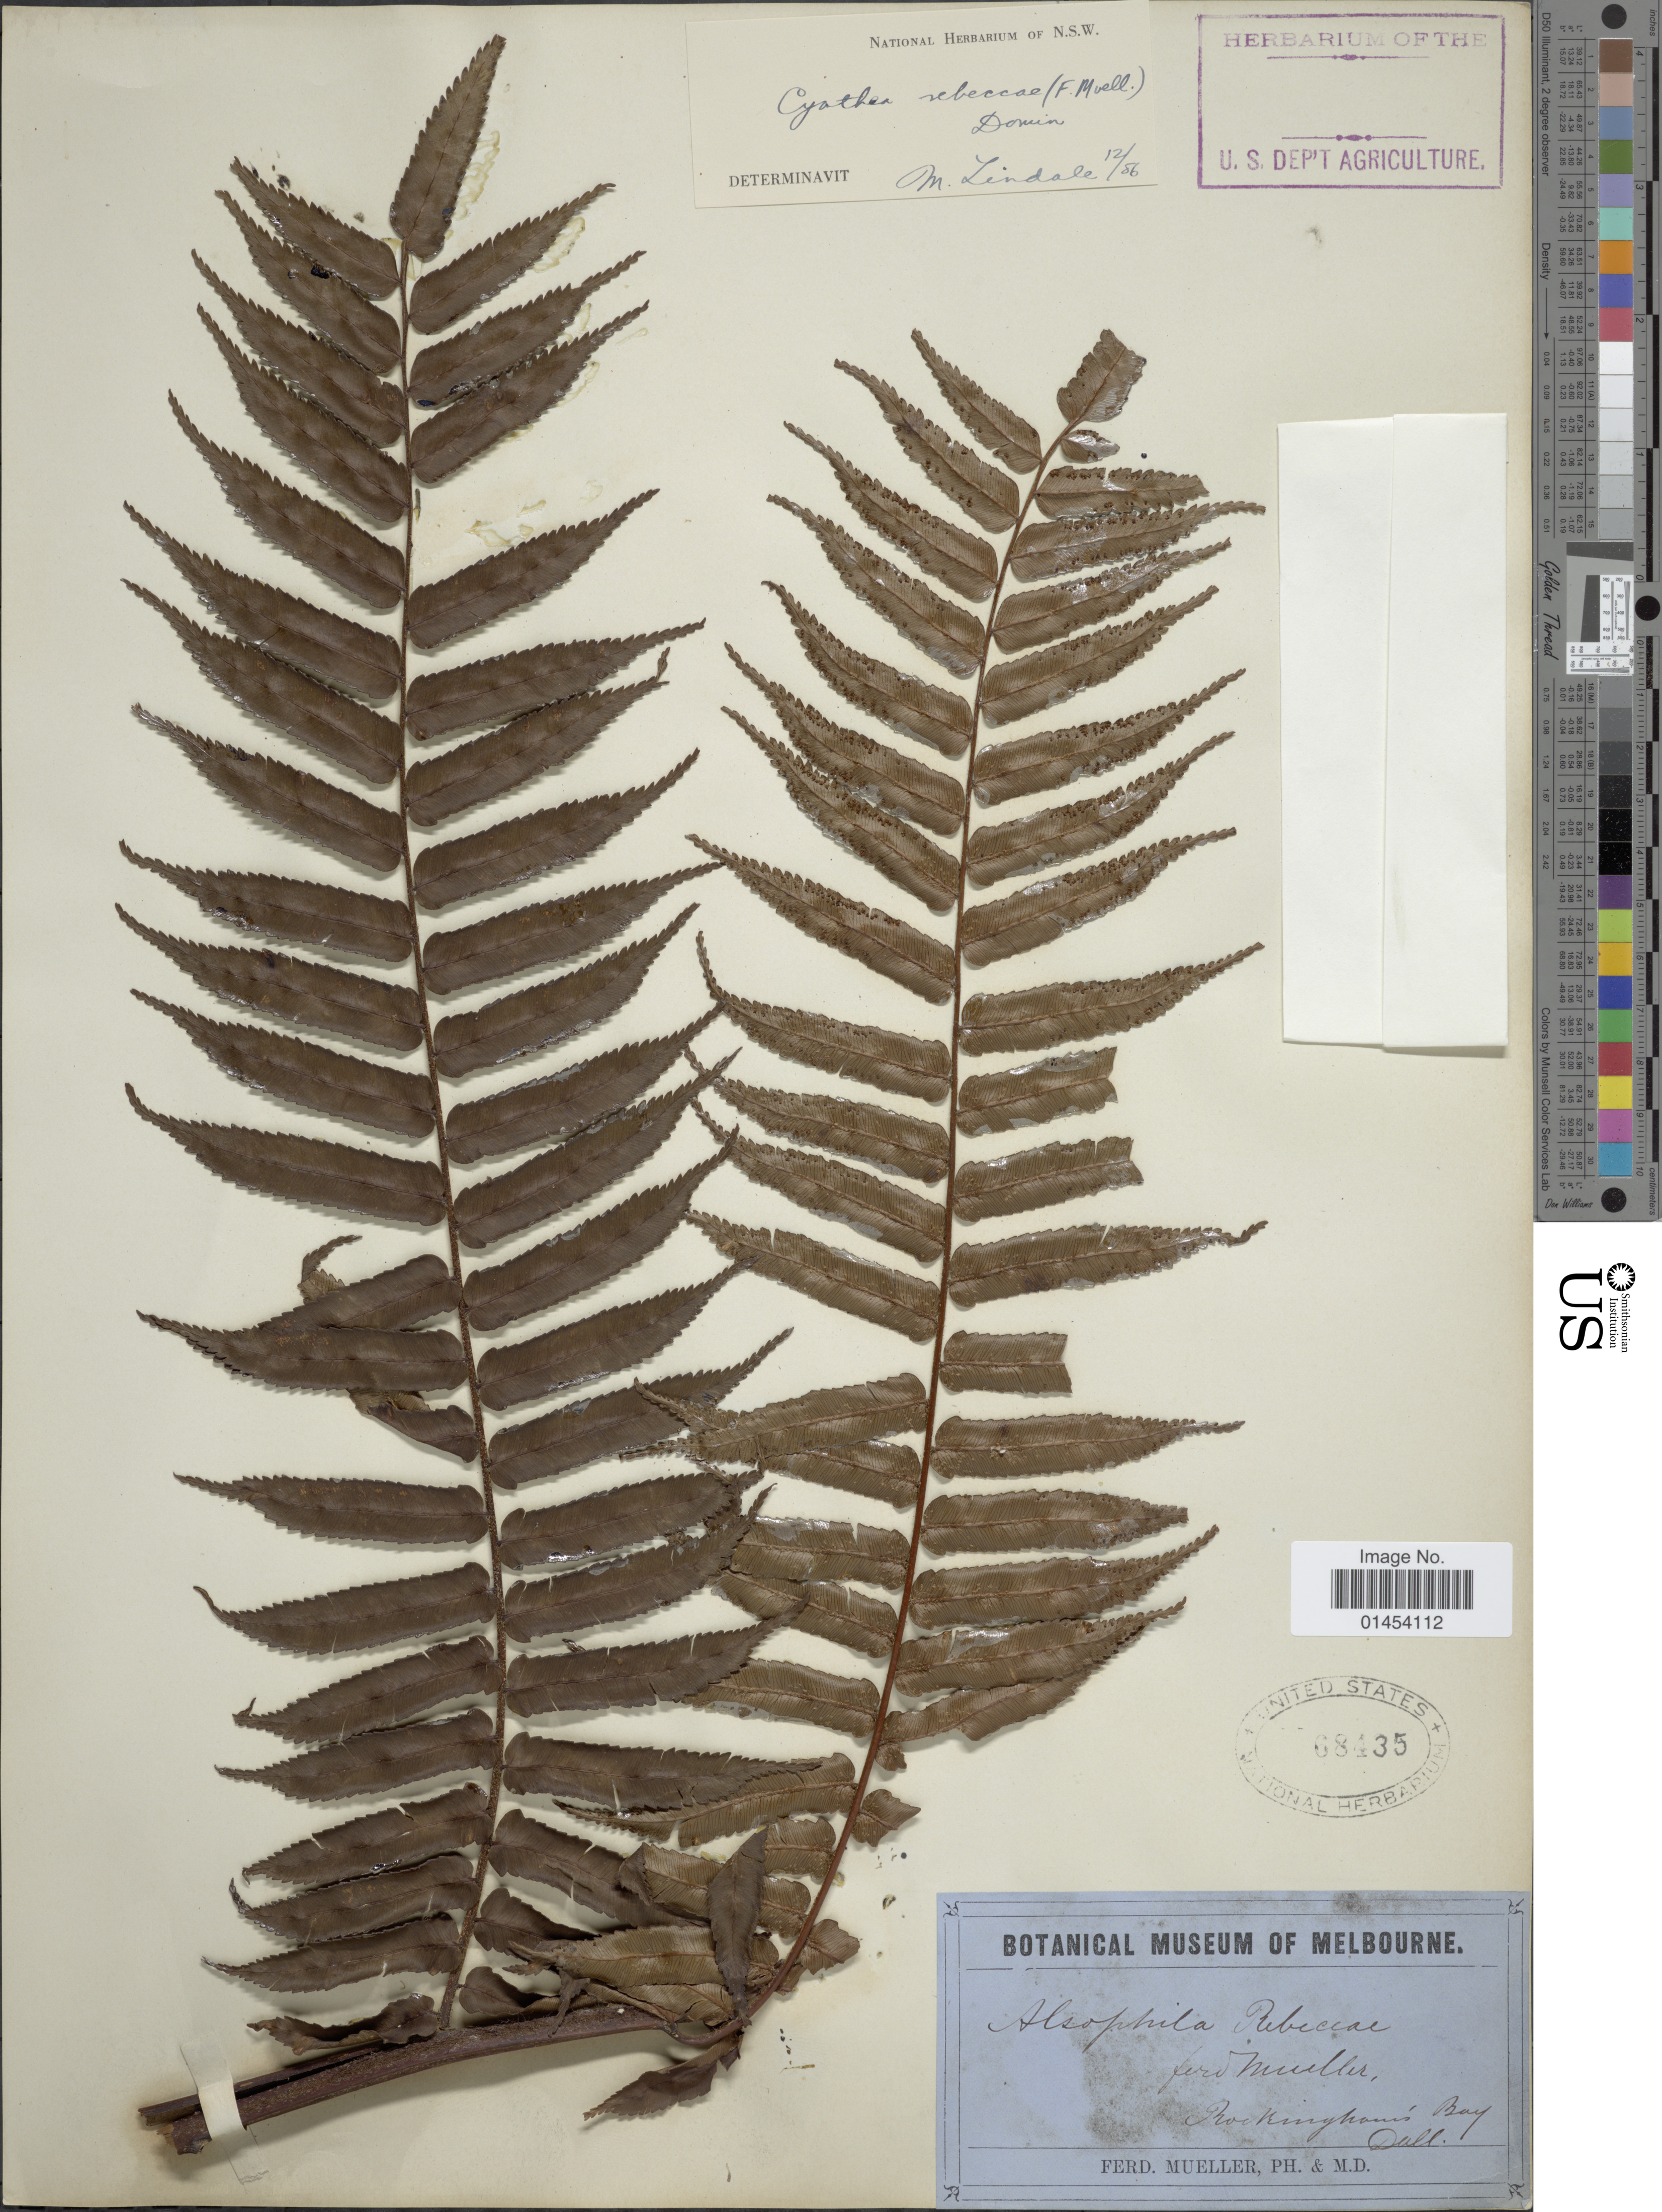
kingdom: Plantae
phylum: Tracheophyta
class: Polypodiopsida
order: Cyatheales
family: Cyatheaceae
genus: Cyathea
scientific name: Cyathea rebeccae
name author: (F. Muell.) Domin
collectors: F. Mueller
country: Australia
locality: Rockingham's Bay, Dall.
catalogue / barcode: US 68435